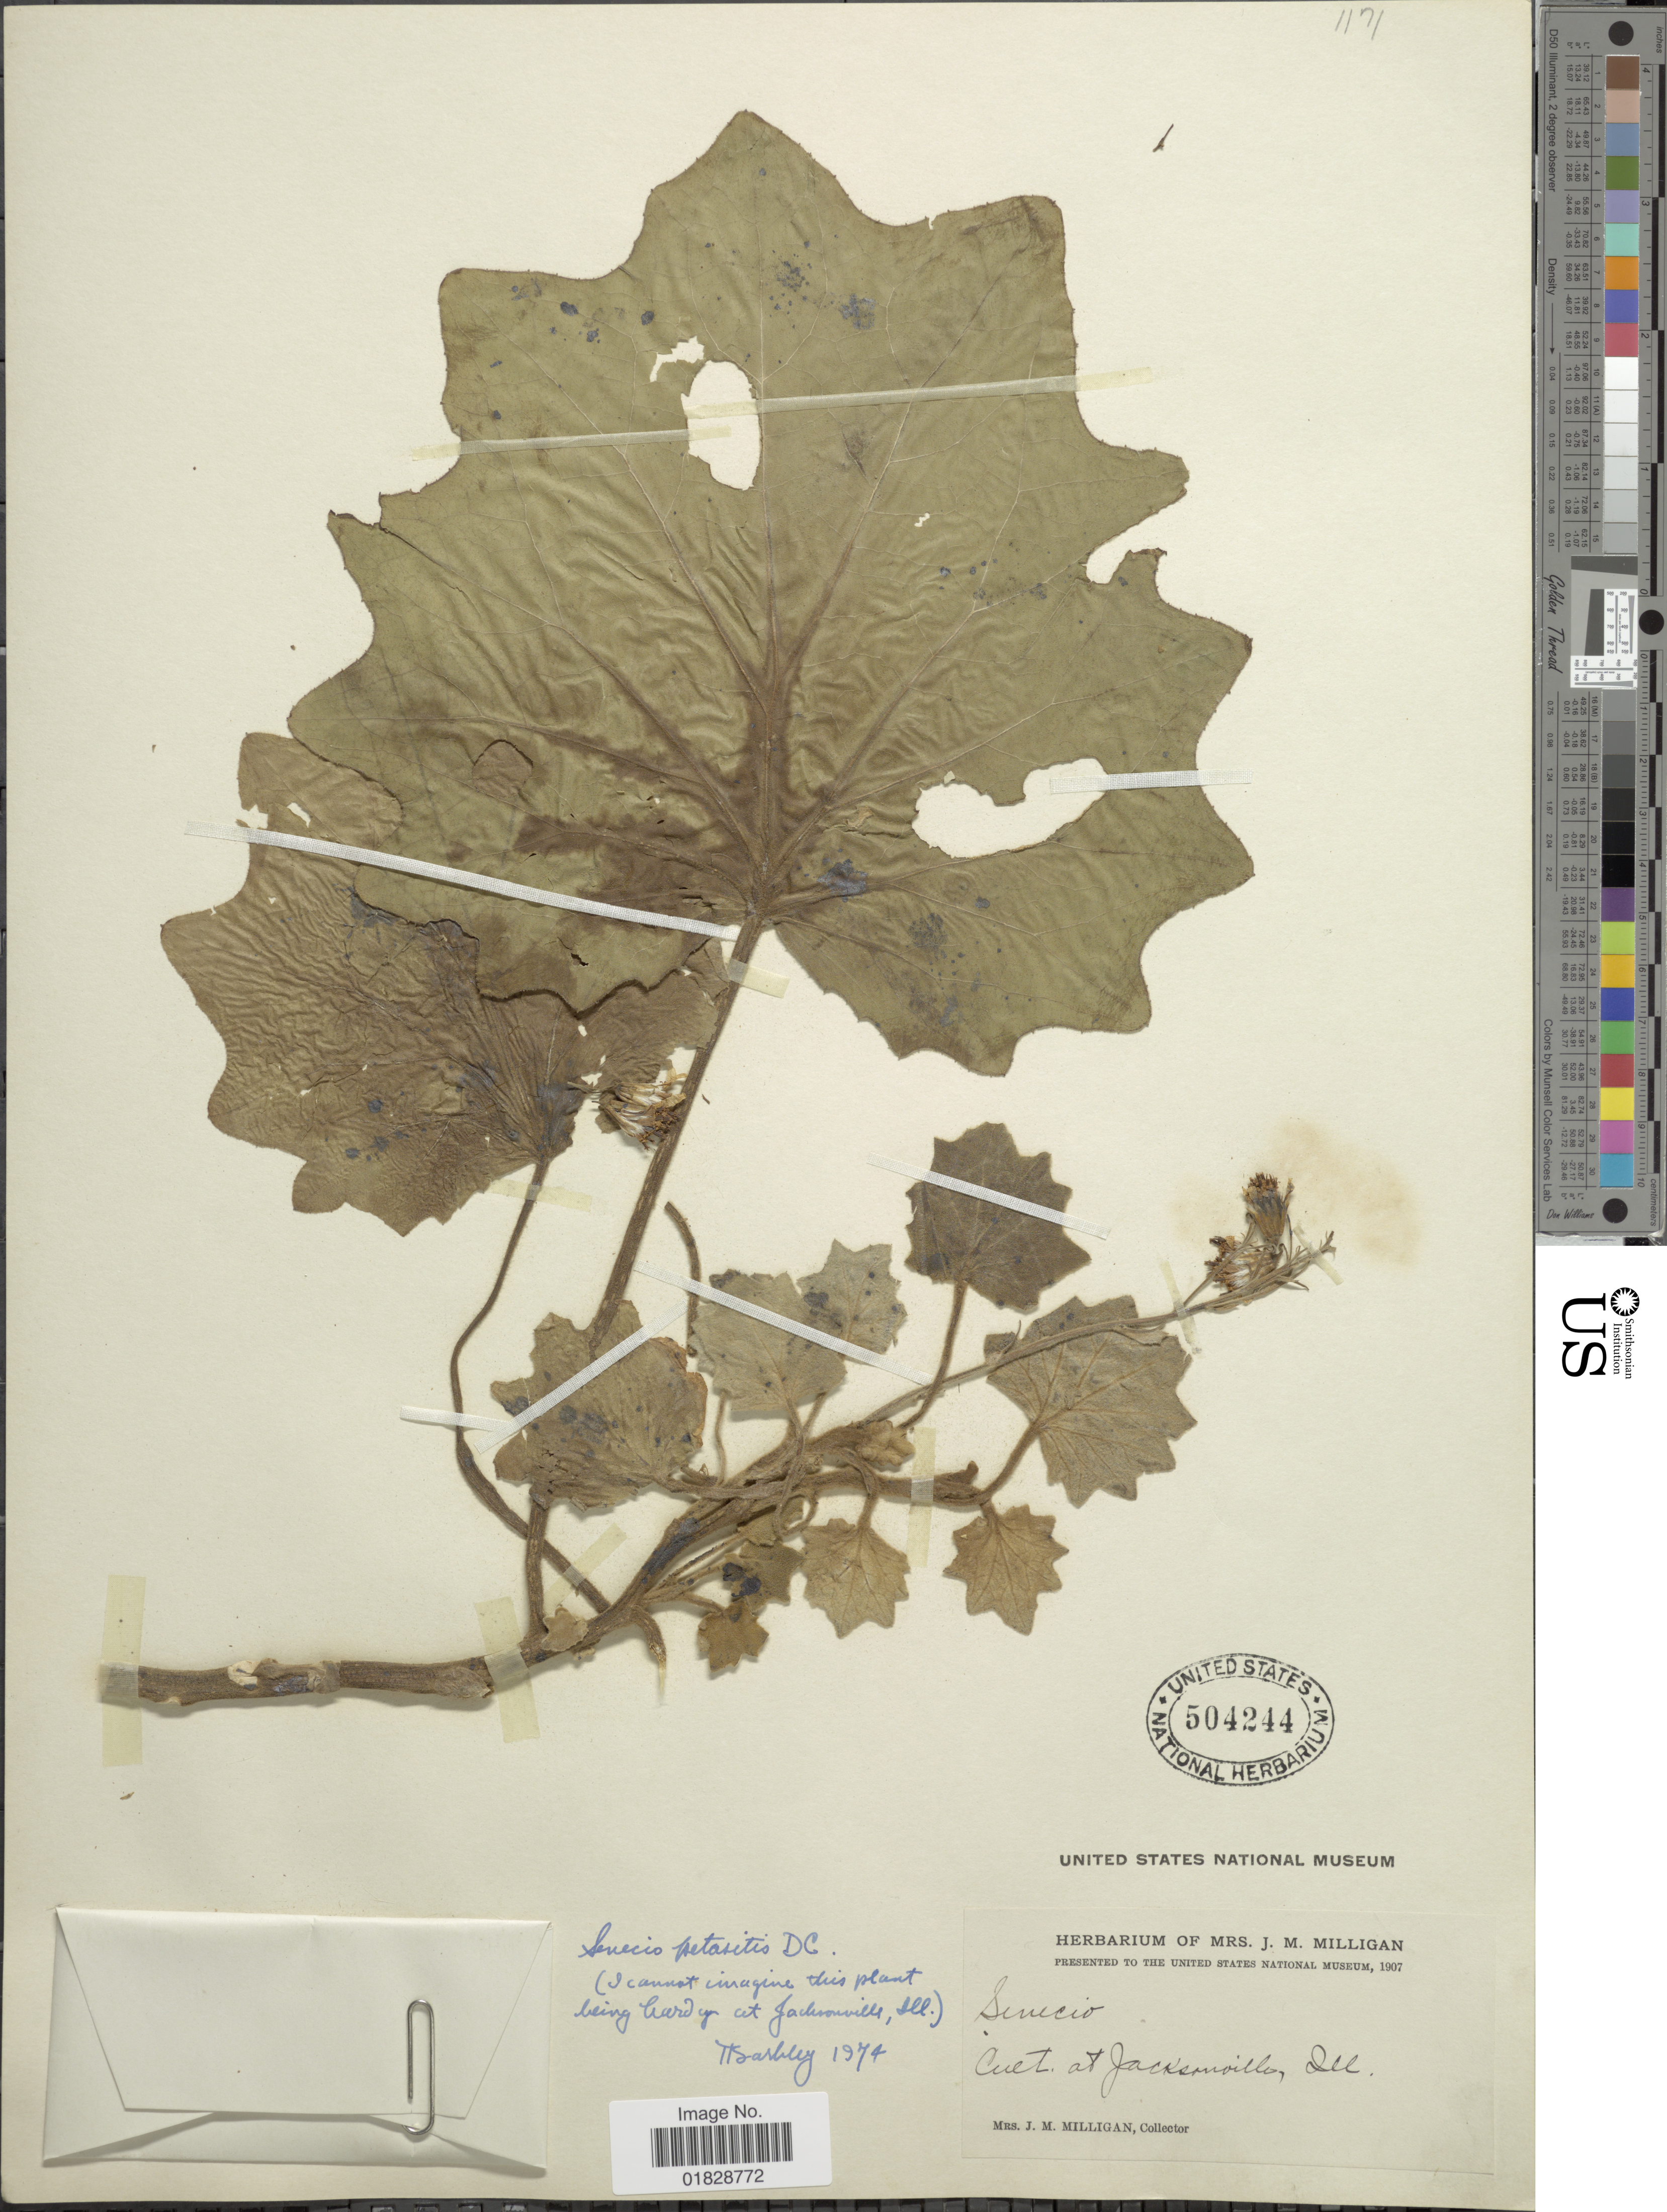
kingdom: Plantae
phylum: Tracheophyta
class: Magnoliopsida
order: Asterales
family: Asteraceae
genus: Roldana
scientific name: Roldana petasitis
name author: (Sims) H. Rob. & Brettell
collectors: J. M. Milligan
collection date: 1907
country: United States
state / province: Illinois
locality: Cuet. at Jacksonville, Ill.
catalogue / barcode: US 504244